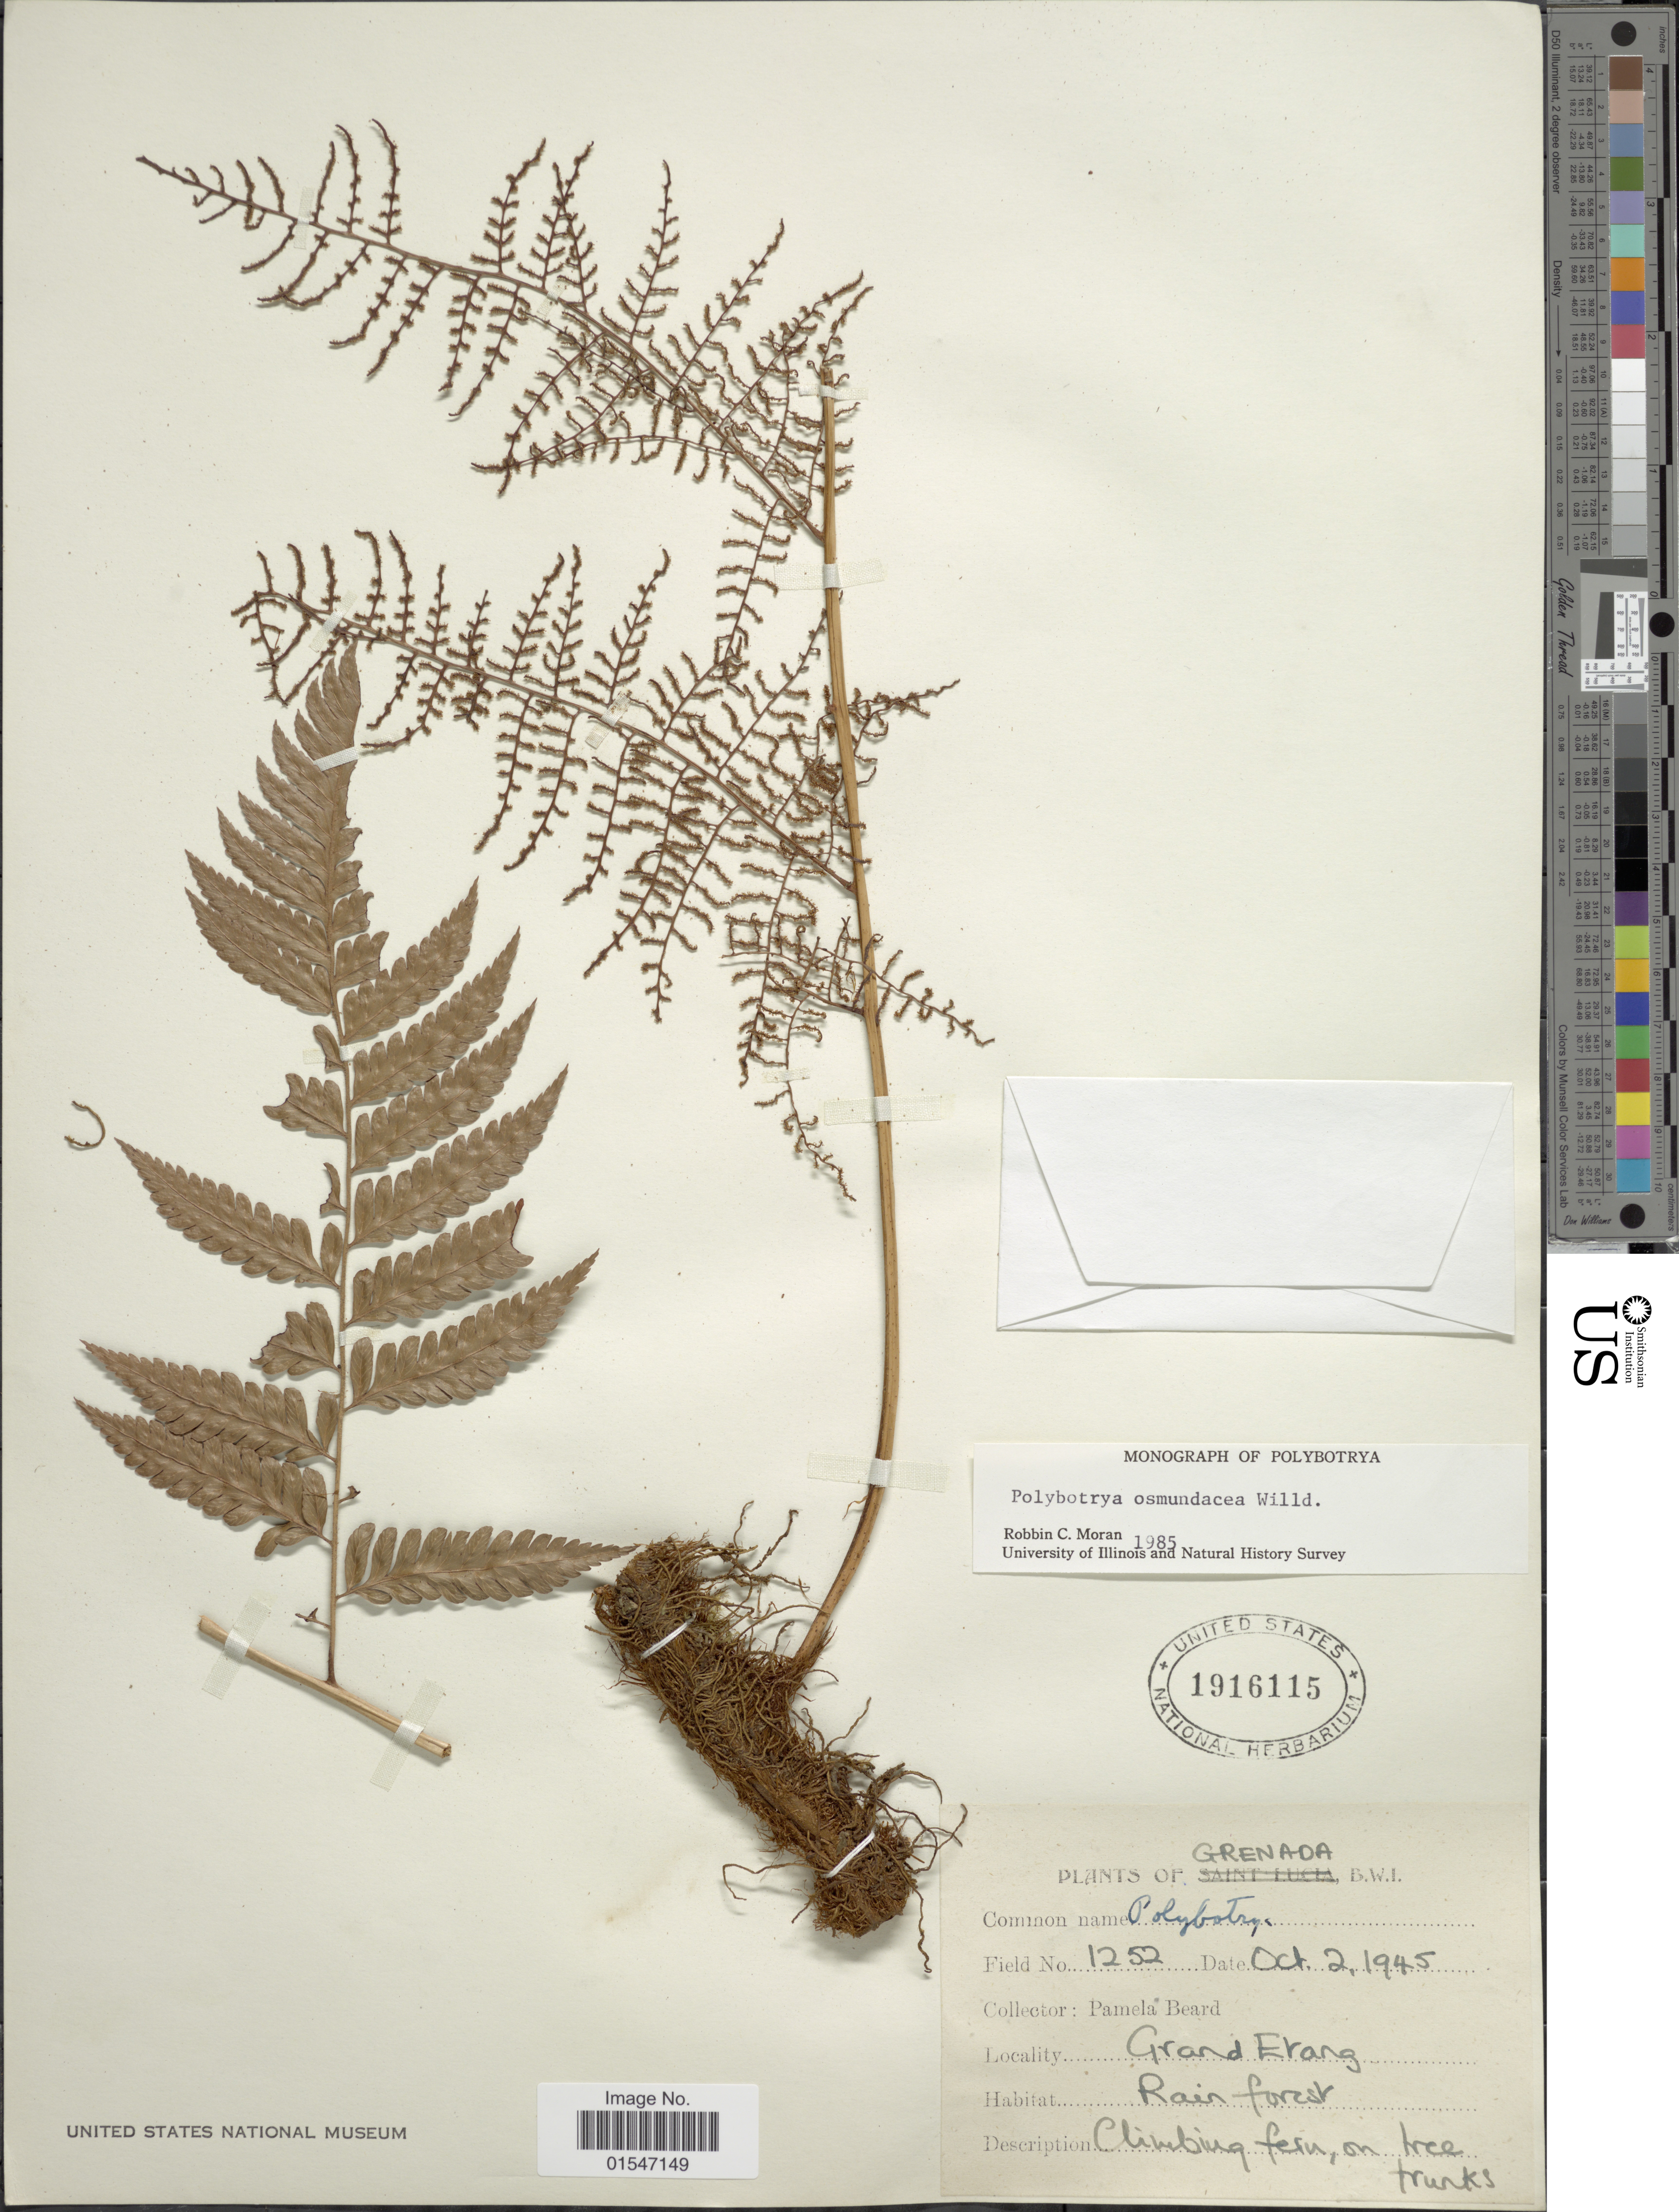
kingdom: Plantae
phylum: Tracheophyta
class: Polypodiopsida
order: Polypodiales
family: Dryopteridaceae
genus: Polybotrya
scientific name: Polybotrya osmundacea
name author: Humb. & Bonpl. ex Willd.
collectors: P. Beard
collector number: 1252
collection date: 1945-10-02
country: Grenada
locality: Grenada, Grand Etang.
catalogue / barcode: US 1916115